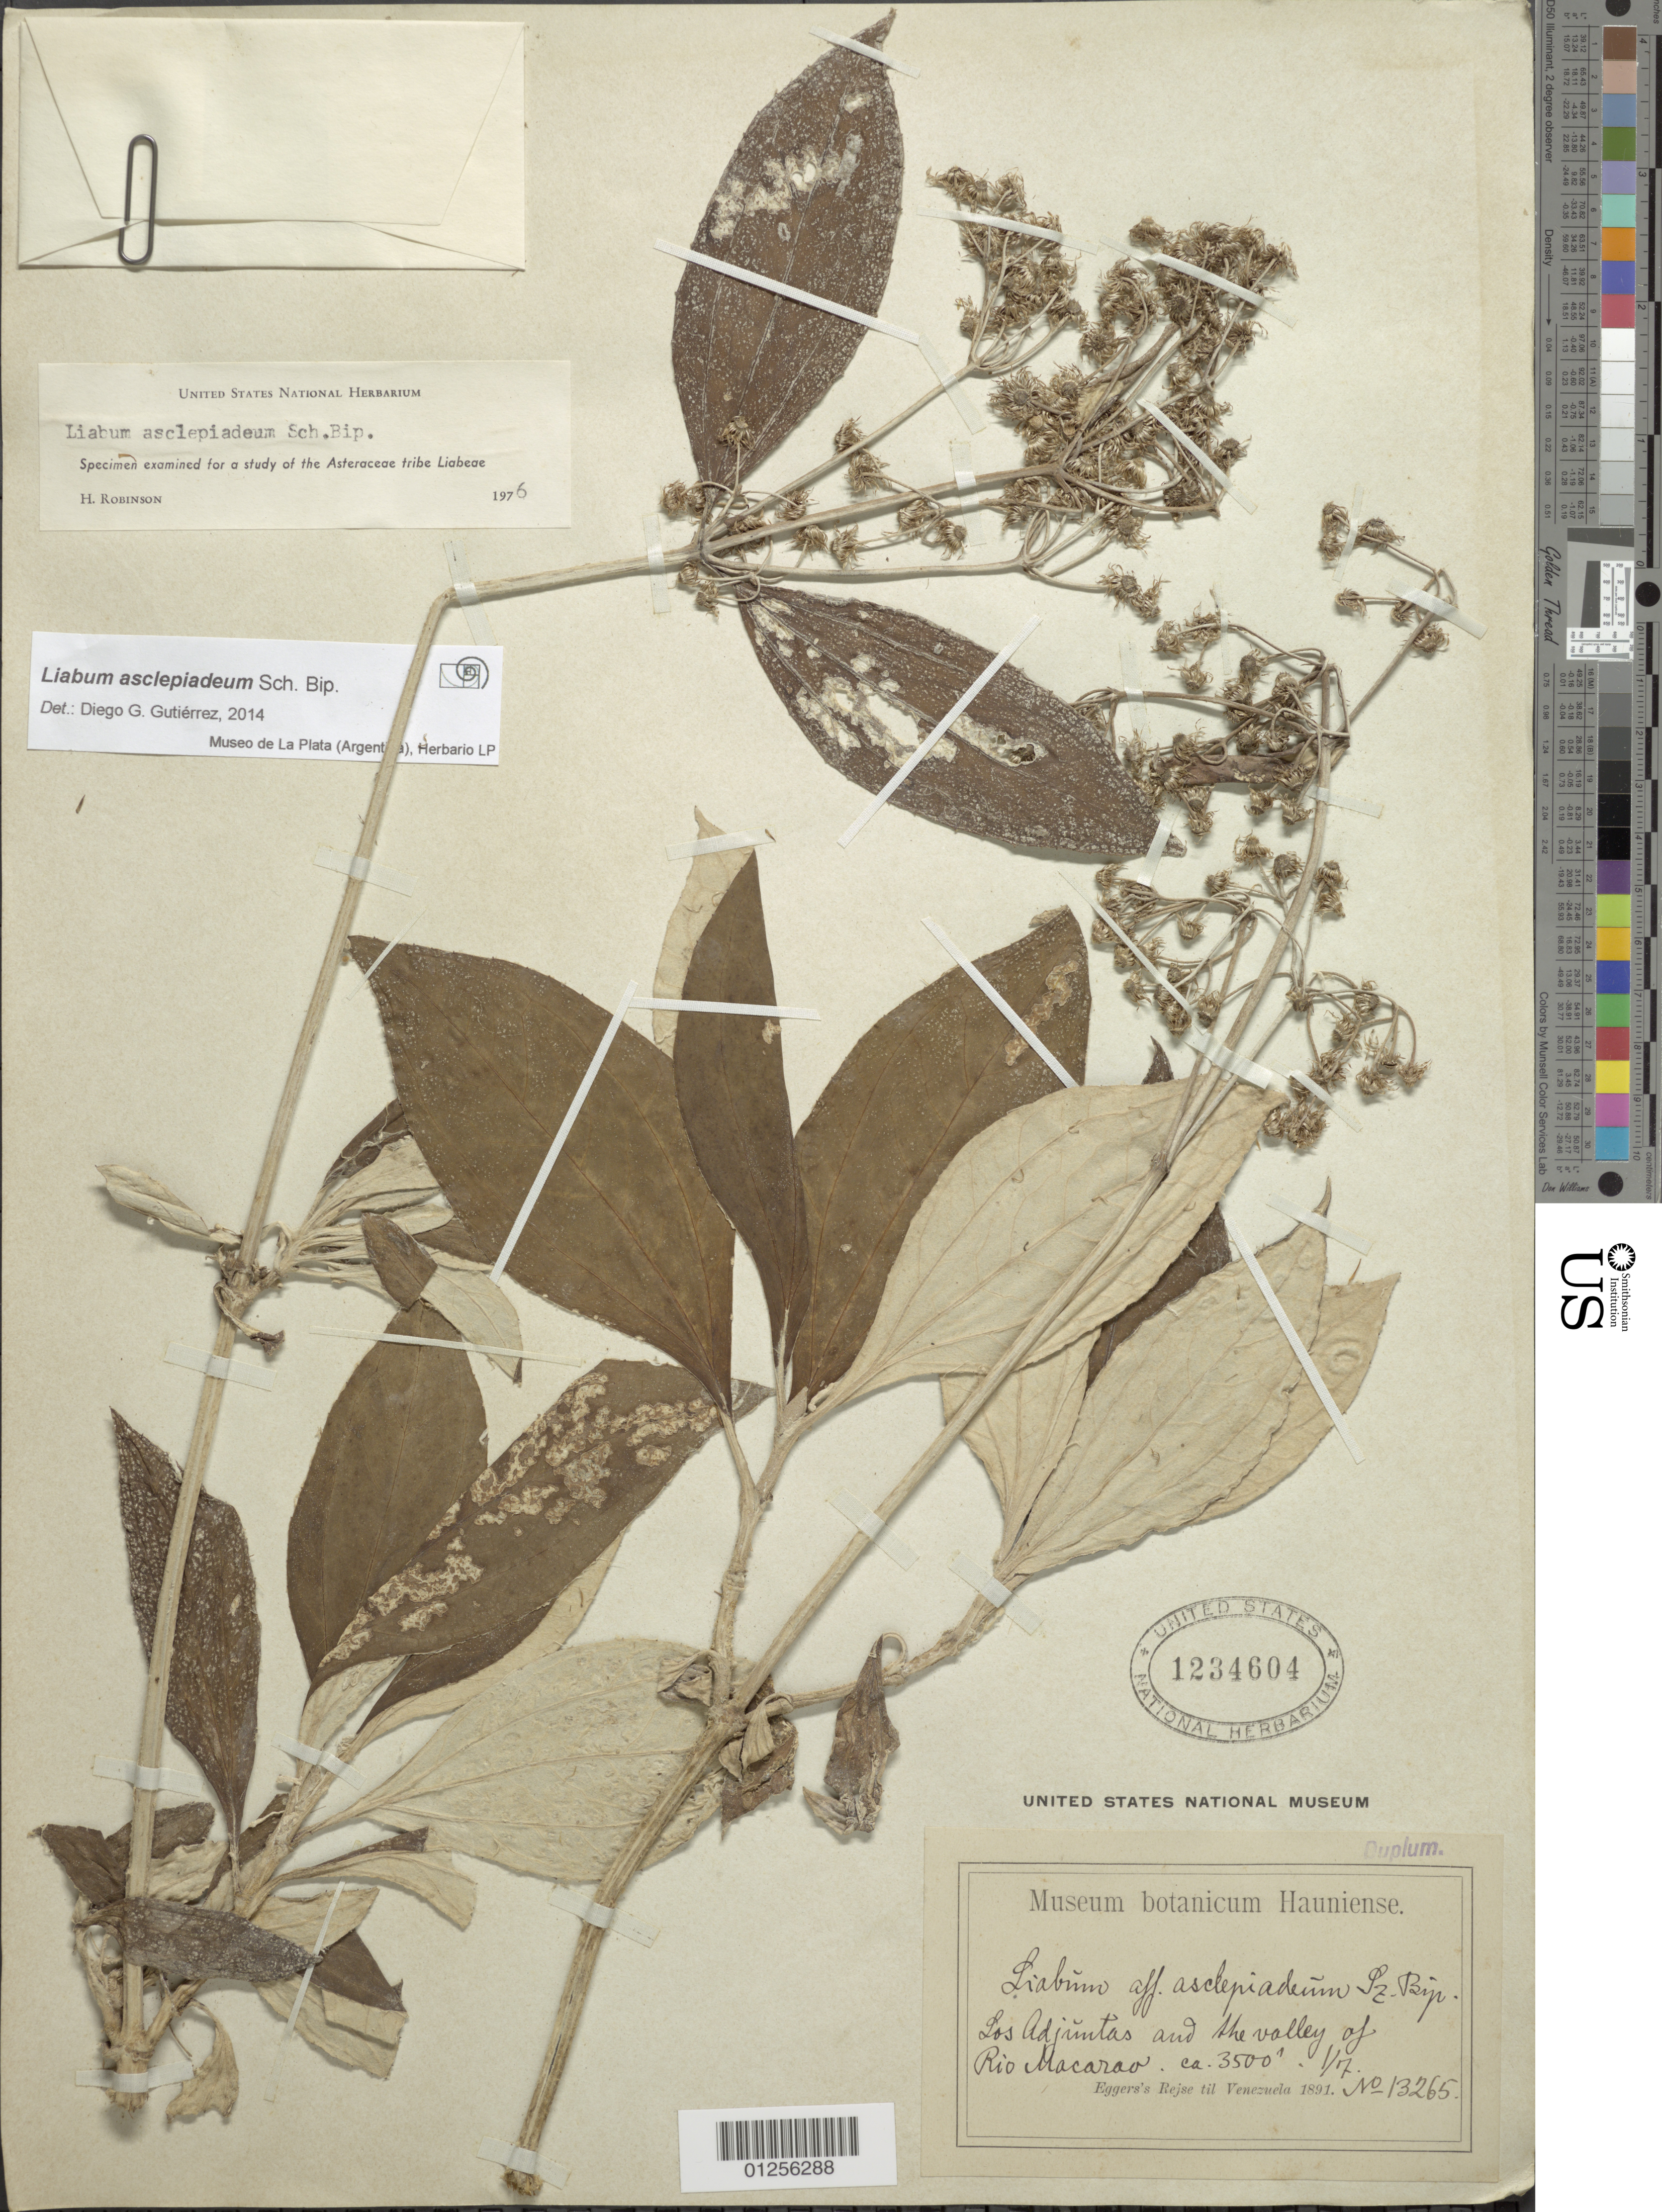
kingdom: Plantae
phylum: Tracheophyta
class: Magnoliopsida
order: Asterales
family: Asteraceae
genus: Liabum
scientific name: Liabum asclepiadeum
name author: Sch. Bip.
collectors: -. Eggers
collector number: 13265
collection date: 1891-07-01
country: Venezuela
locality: Los Adjuntas and the valley of Rio Macarao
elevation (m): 1067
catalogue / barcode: US 1234604